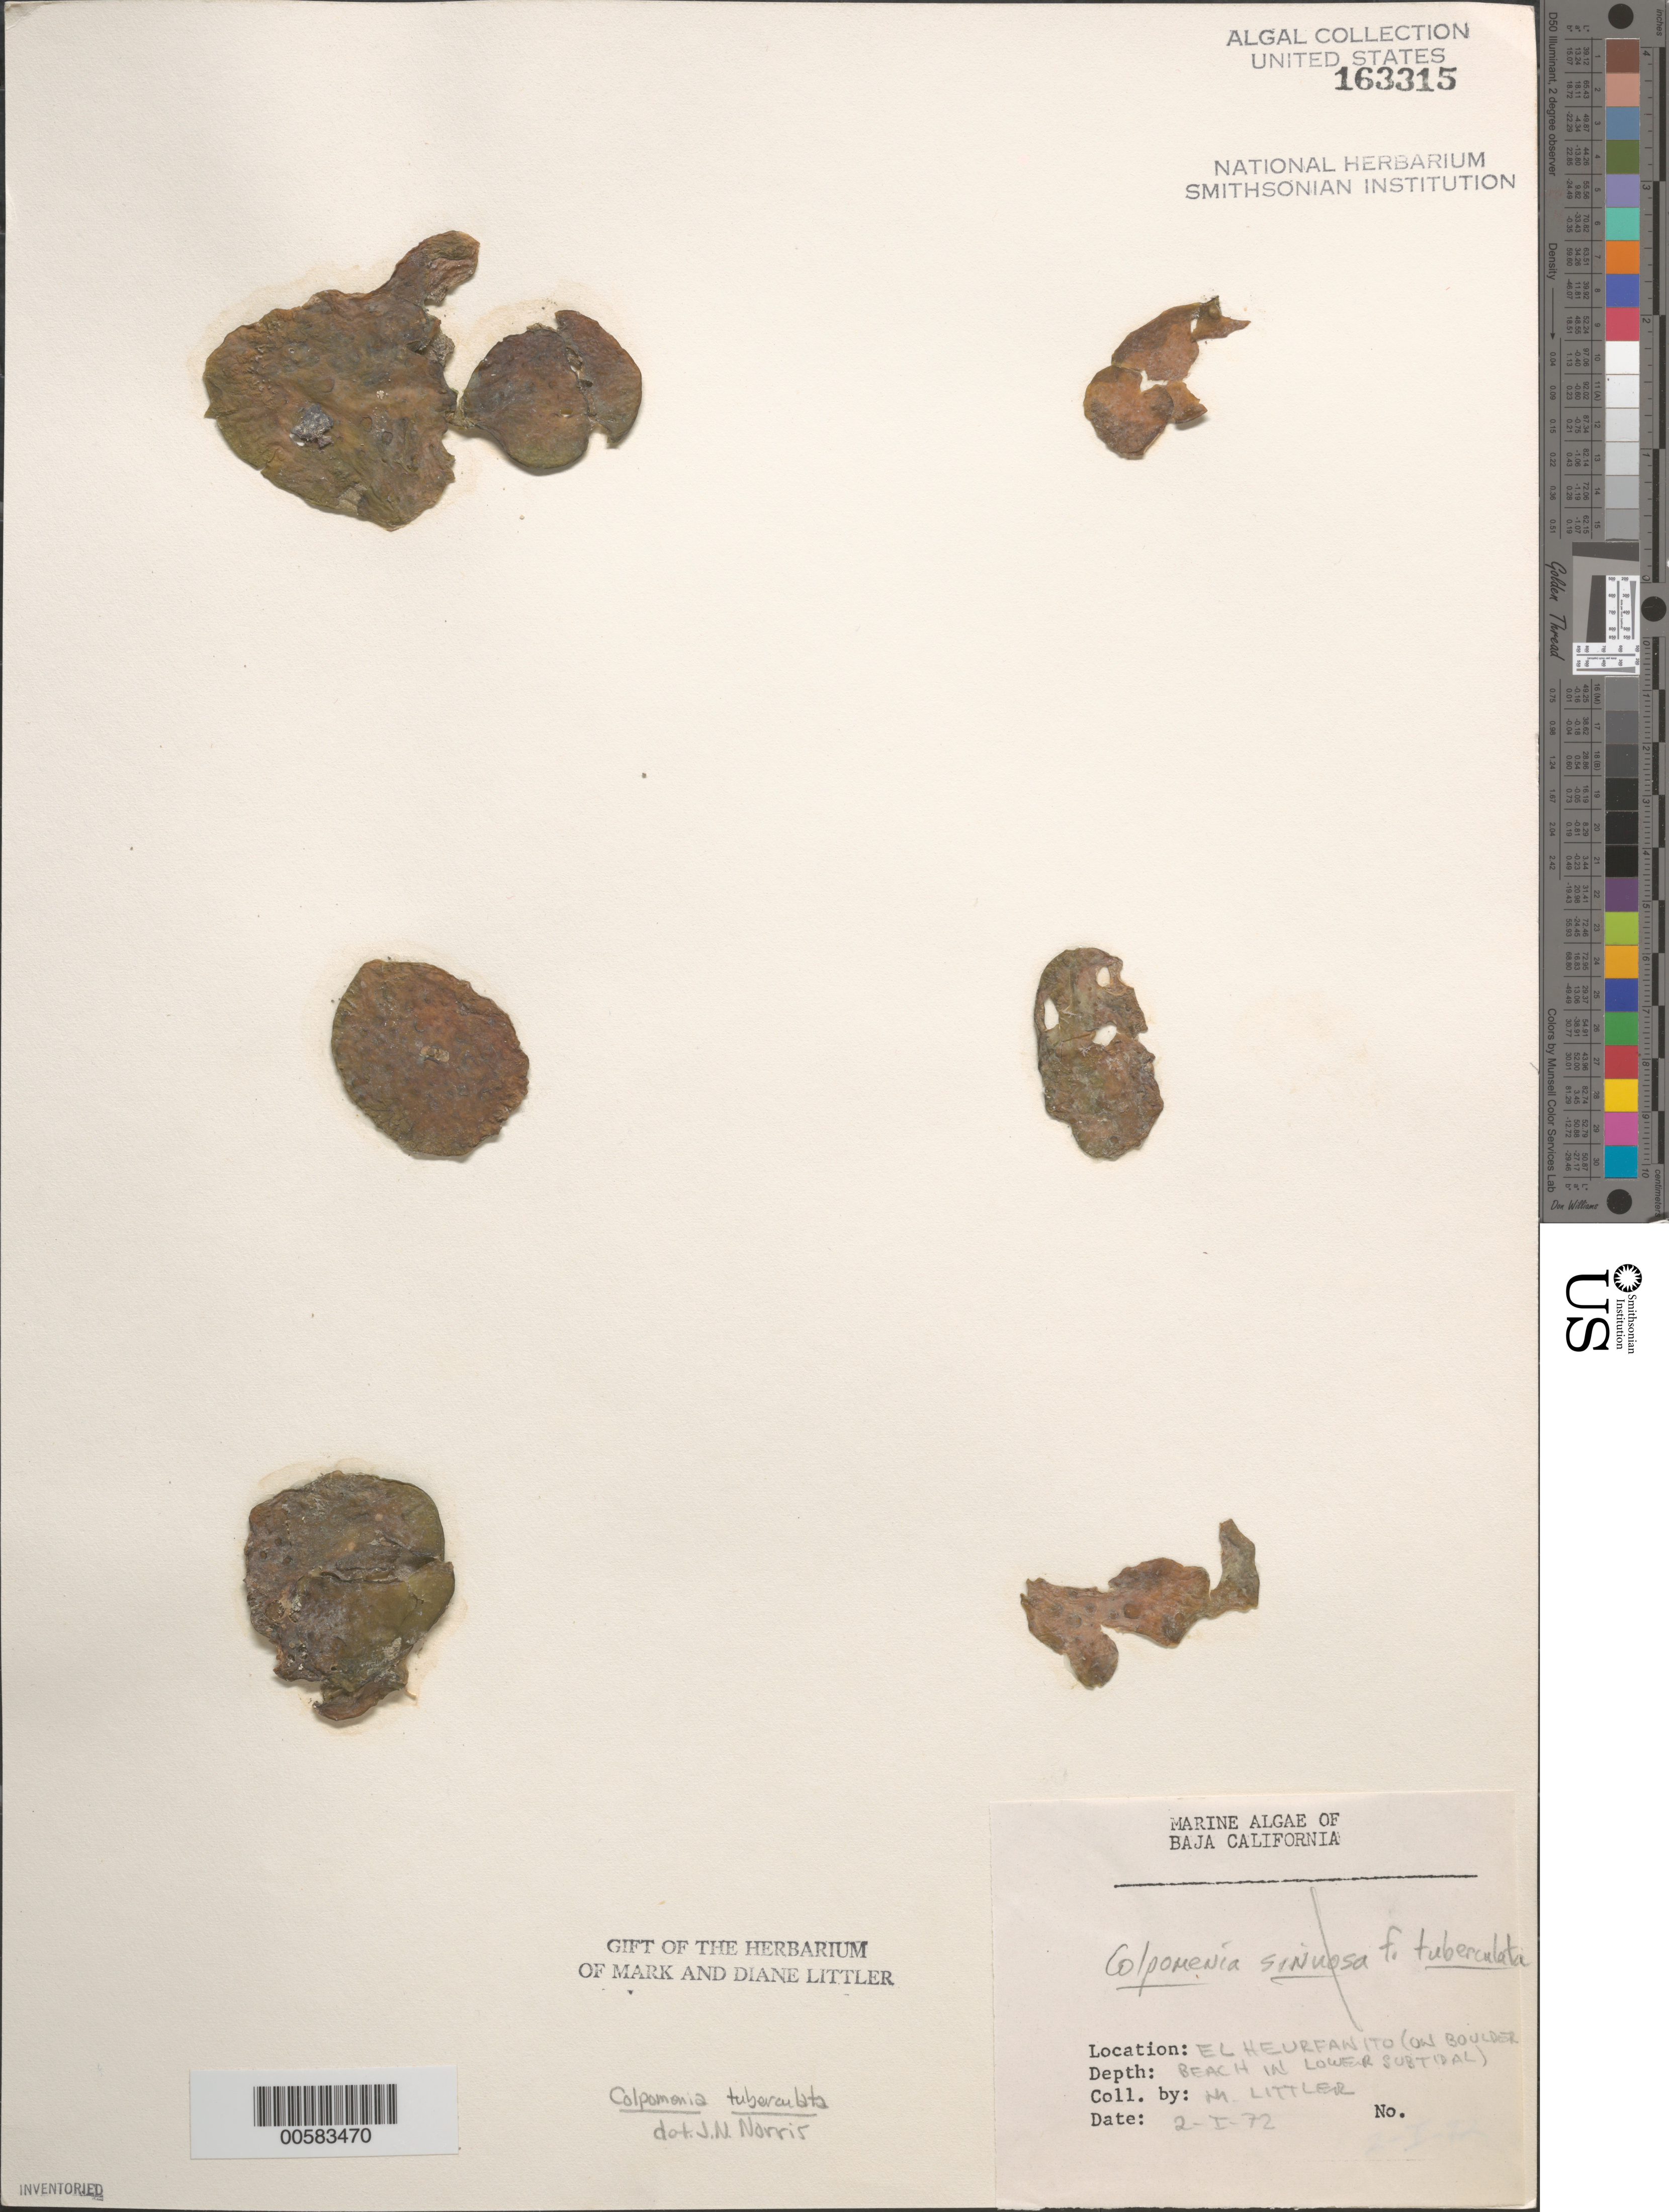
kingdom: Chromista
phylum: Ochrophyta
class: Phaeophyceae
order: Scytosiphonales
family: Scytosiphonaceae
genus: Petalonia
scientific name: Petalonia binghamiae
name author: (J. Agardh) K.L.Vinogr.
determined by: Algae name updating Project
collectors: M. M. Littler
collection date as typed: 02 Jan 1972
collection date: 1972-01-02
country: Mexico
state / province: Baja California Norte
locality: El Heurfanito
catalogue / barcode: US 163315